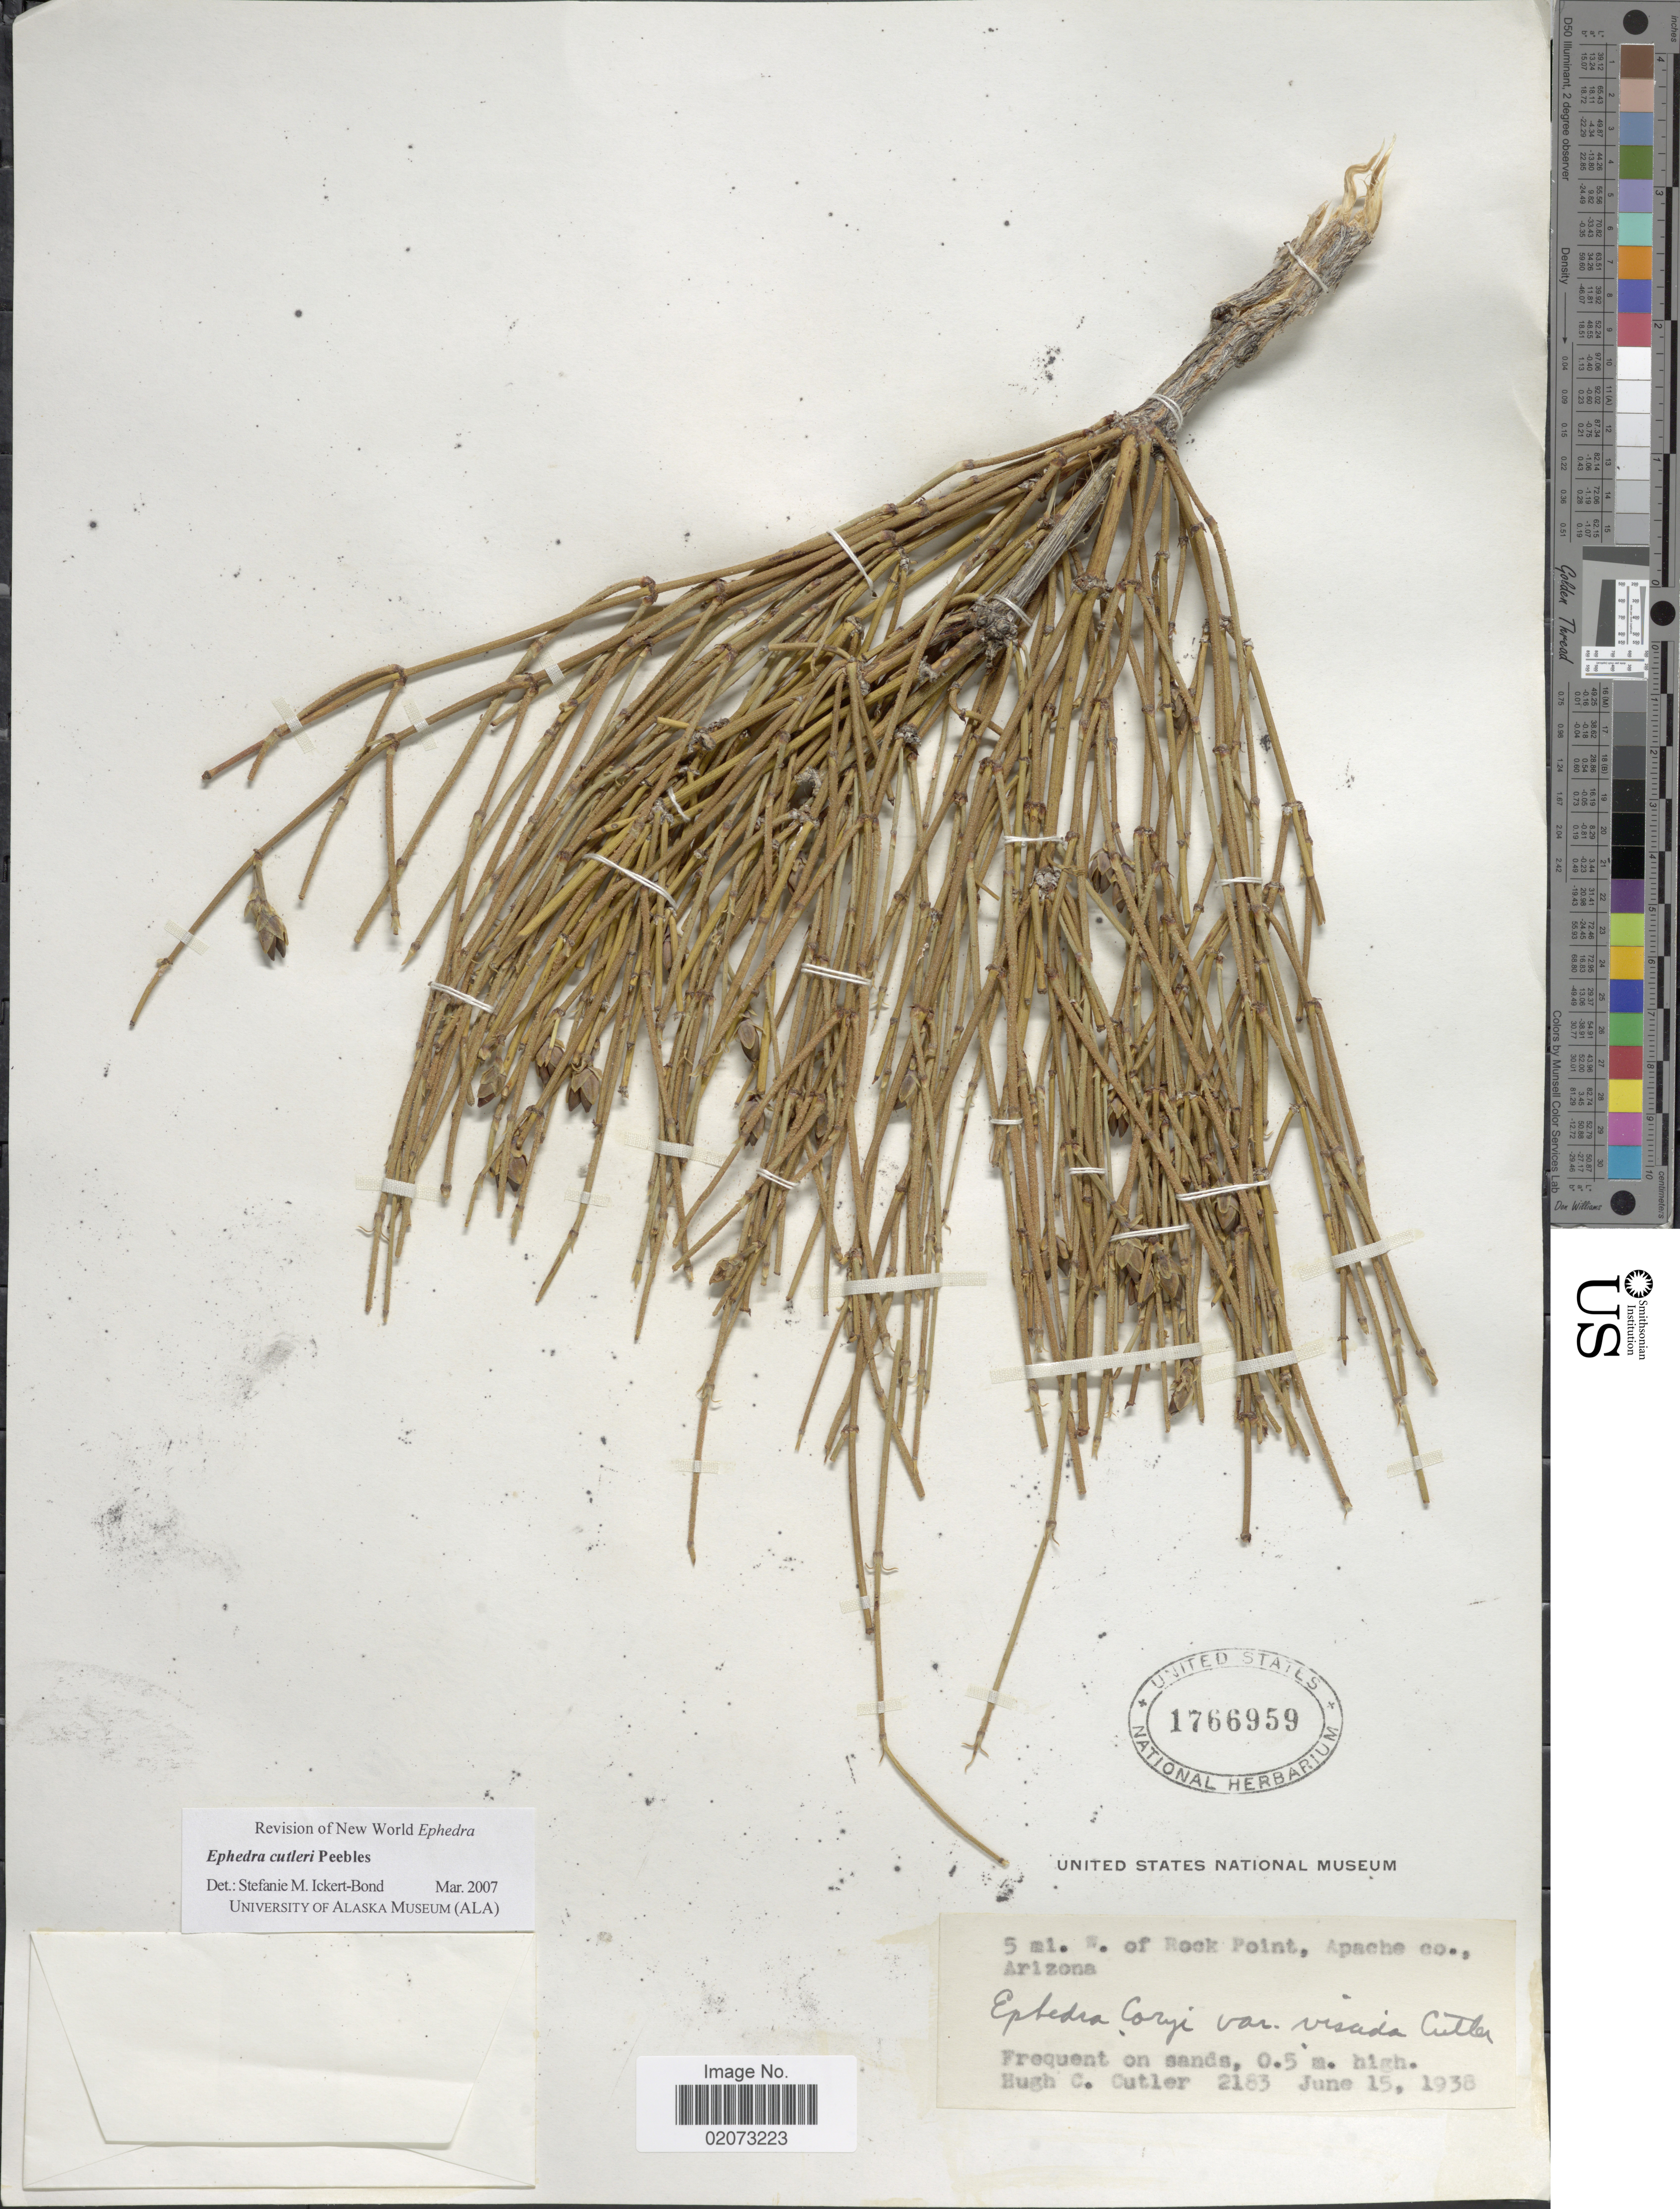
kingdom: Plantae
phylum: Tracheophyta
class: Gnetopsida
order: Ephedrales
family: Ephedraceae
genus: Ephedra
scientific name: Ephedra cutleri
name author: Peebles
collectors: H. C. Cutler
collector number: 2163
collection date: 1938-06-15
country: United States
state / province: Arizona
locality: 5 mi. W. of Rock Point, Apache Co.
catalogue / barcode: US 1766959